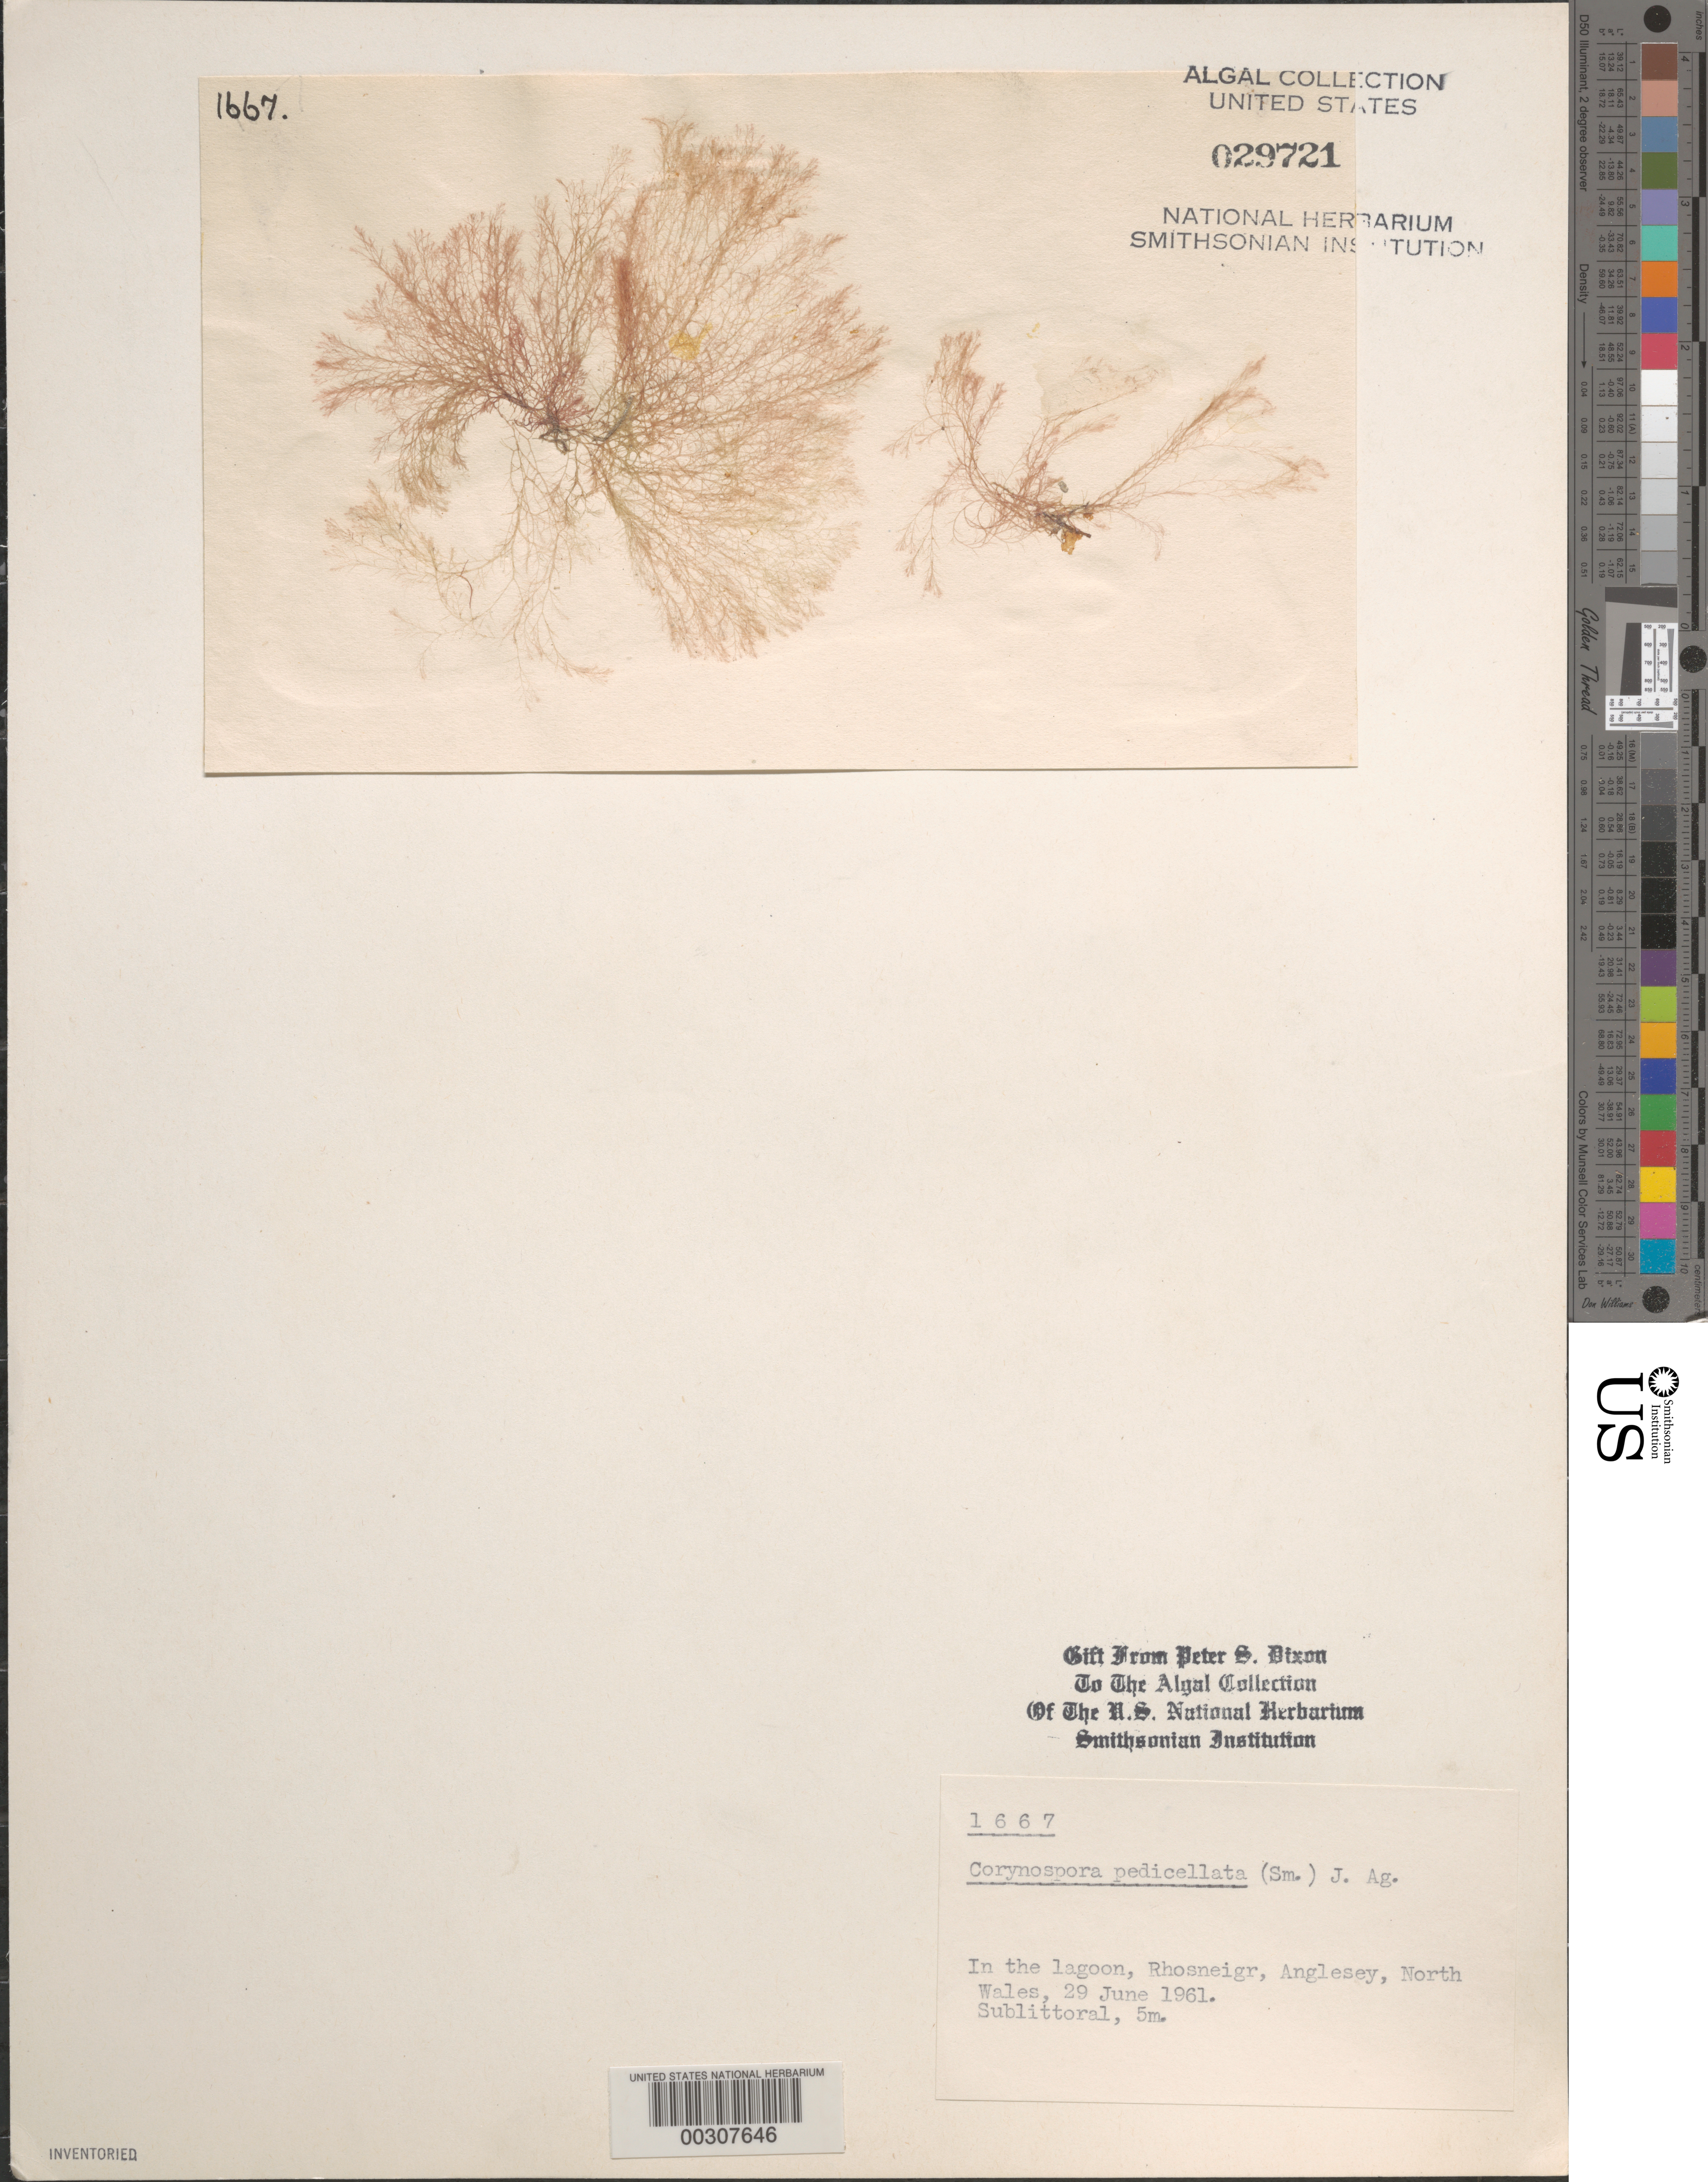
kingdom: Plantae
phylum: Rhodophyta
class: Florideophyceae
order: Ceramiales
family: Wrangeliaceae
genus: Monosporus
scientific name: Monosporus pedicellatus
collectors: P. S. Dixon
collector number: PSD 1667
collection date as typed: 29 Jun 1961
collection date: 1961-06-29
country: United Kingdom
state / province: Wales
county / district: Gwynedd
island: Anglesey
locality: Rhosneigr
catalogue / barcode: US 29721